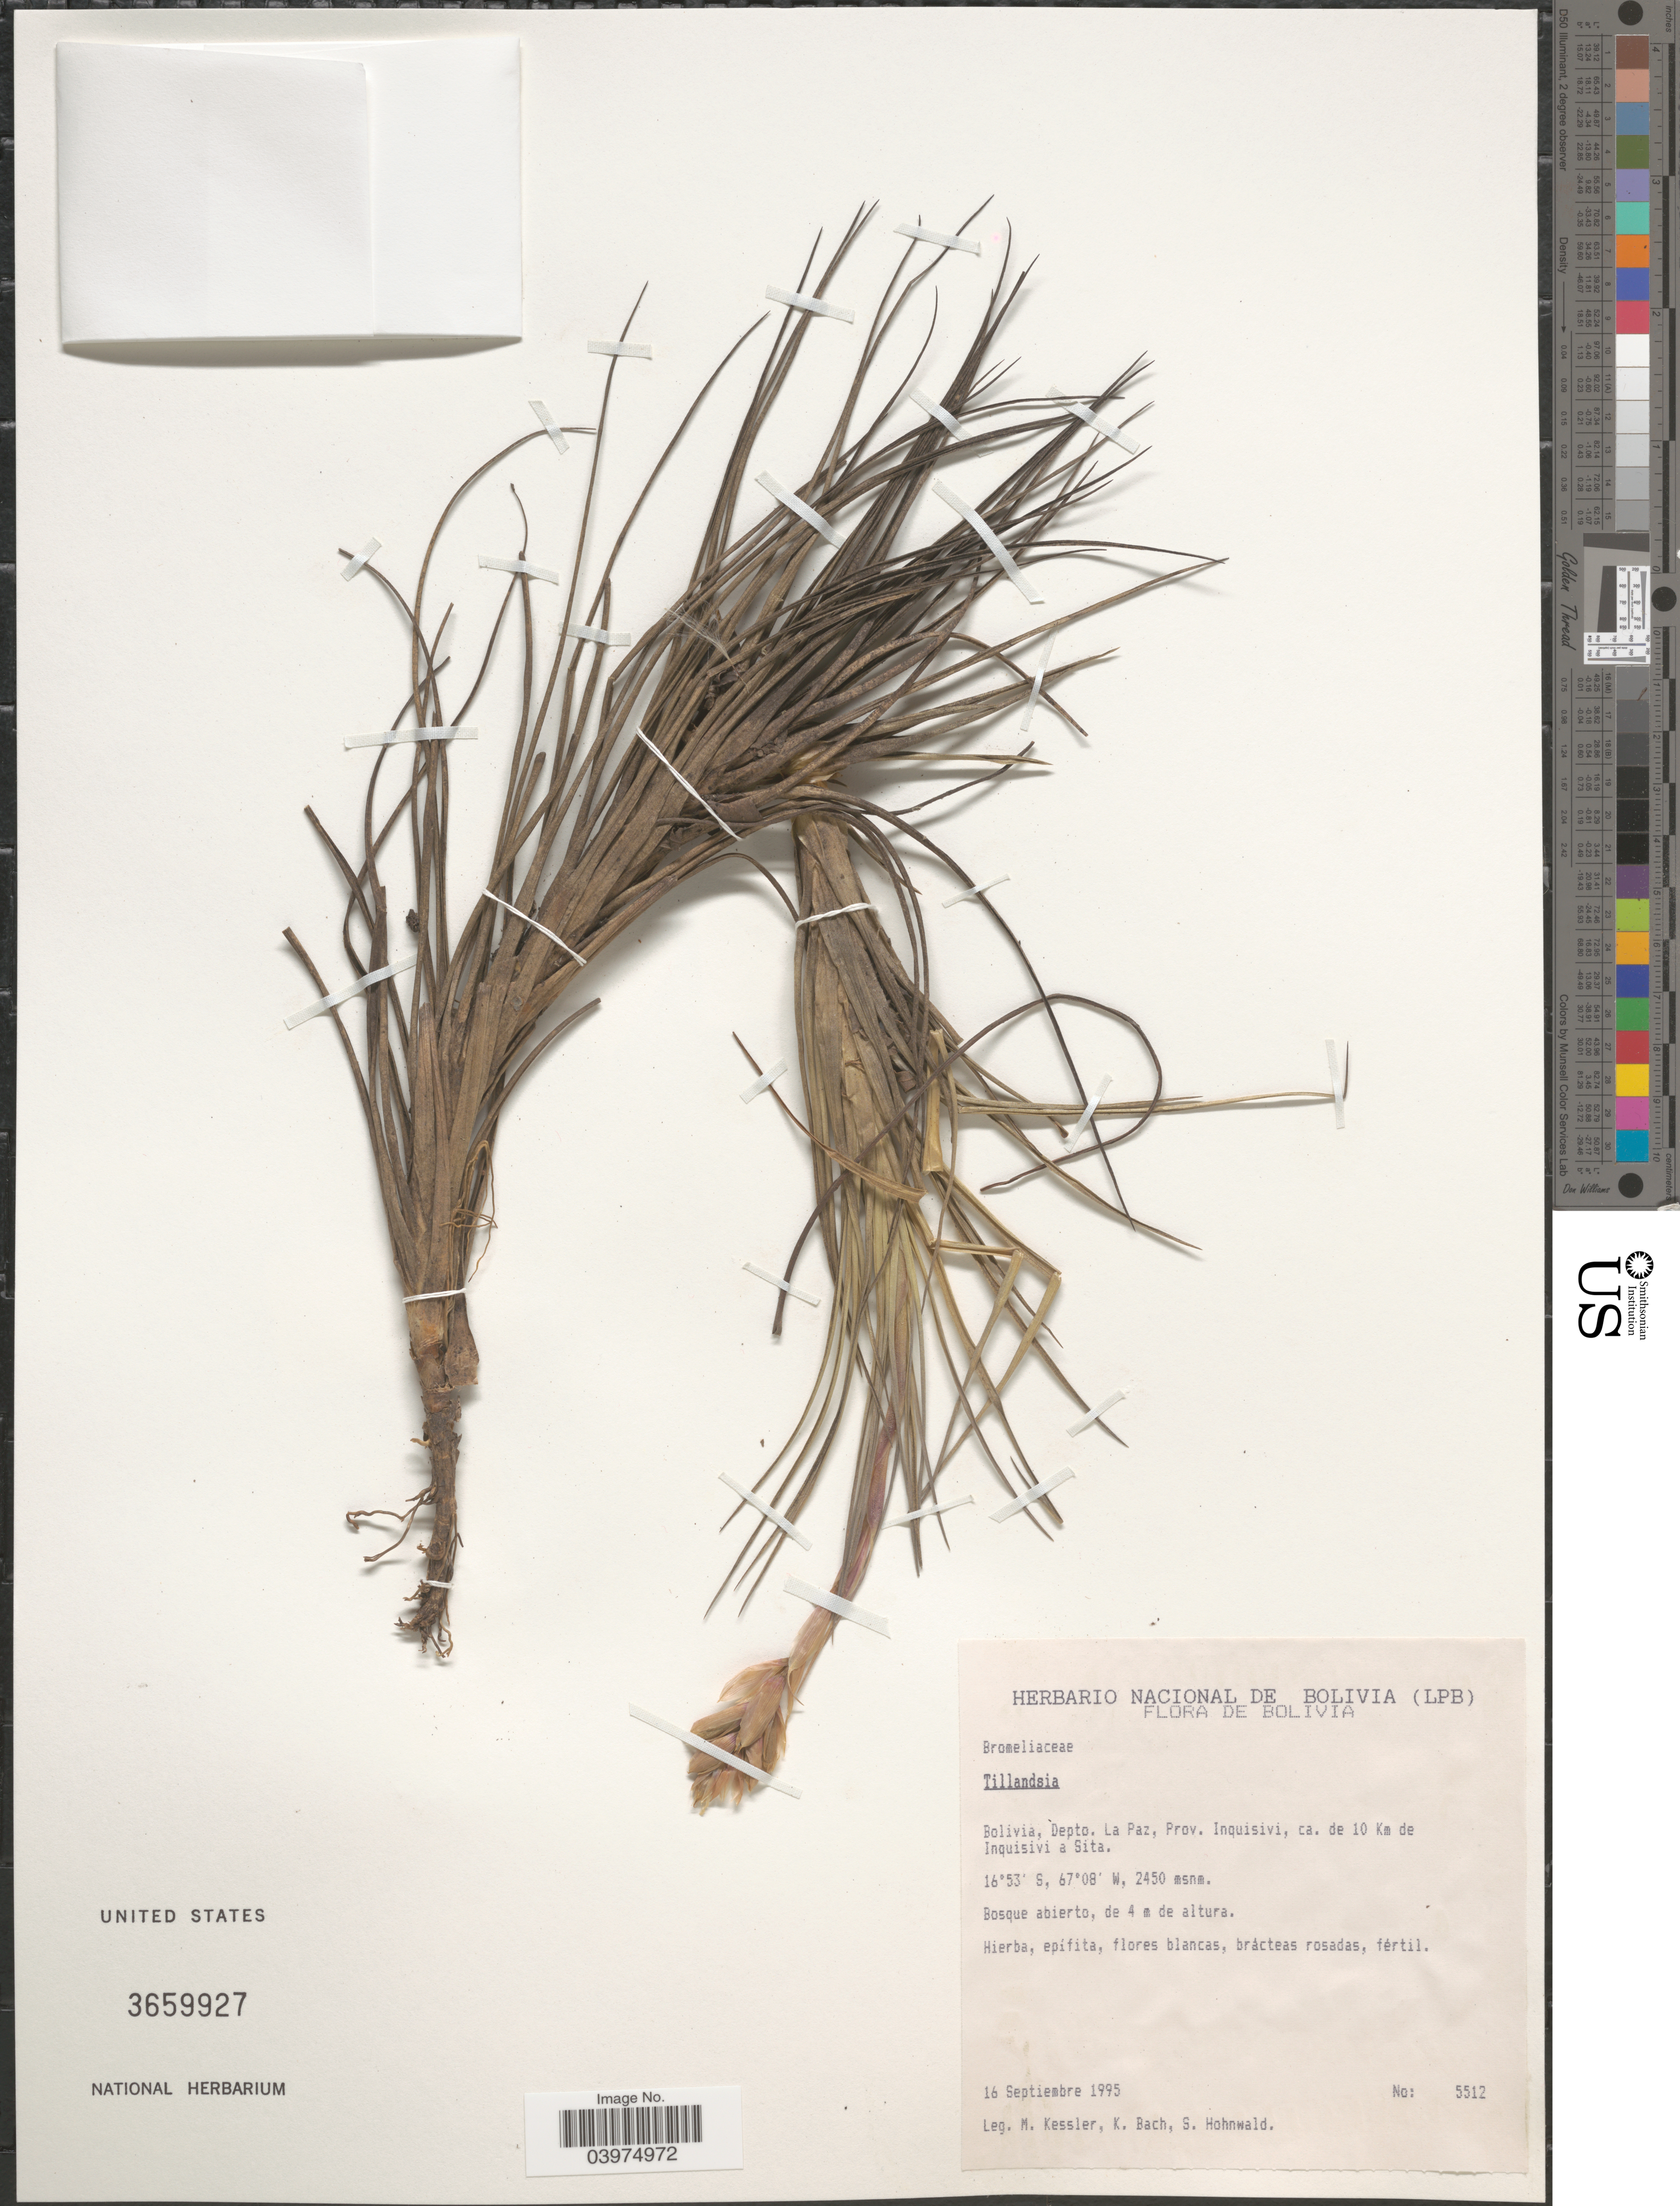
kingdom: Plantae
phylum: Tracheophyta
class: Liliopsida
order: Poales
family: Bromeliaceae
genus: Tillandsia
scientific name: Tillandsia sp.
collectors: M. Kessler, K. Bach & S. Hohnwald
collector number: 5512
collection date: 1995-09-16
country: Bolivia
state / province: La Paz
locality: Depto. La Paz, Prov. Inquisivi, ca. de 10 Km de Inquisivi a Sita.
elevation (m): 2450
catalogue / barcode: US 3659927